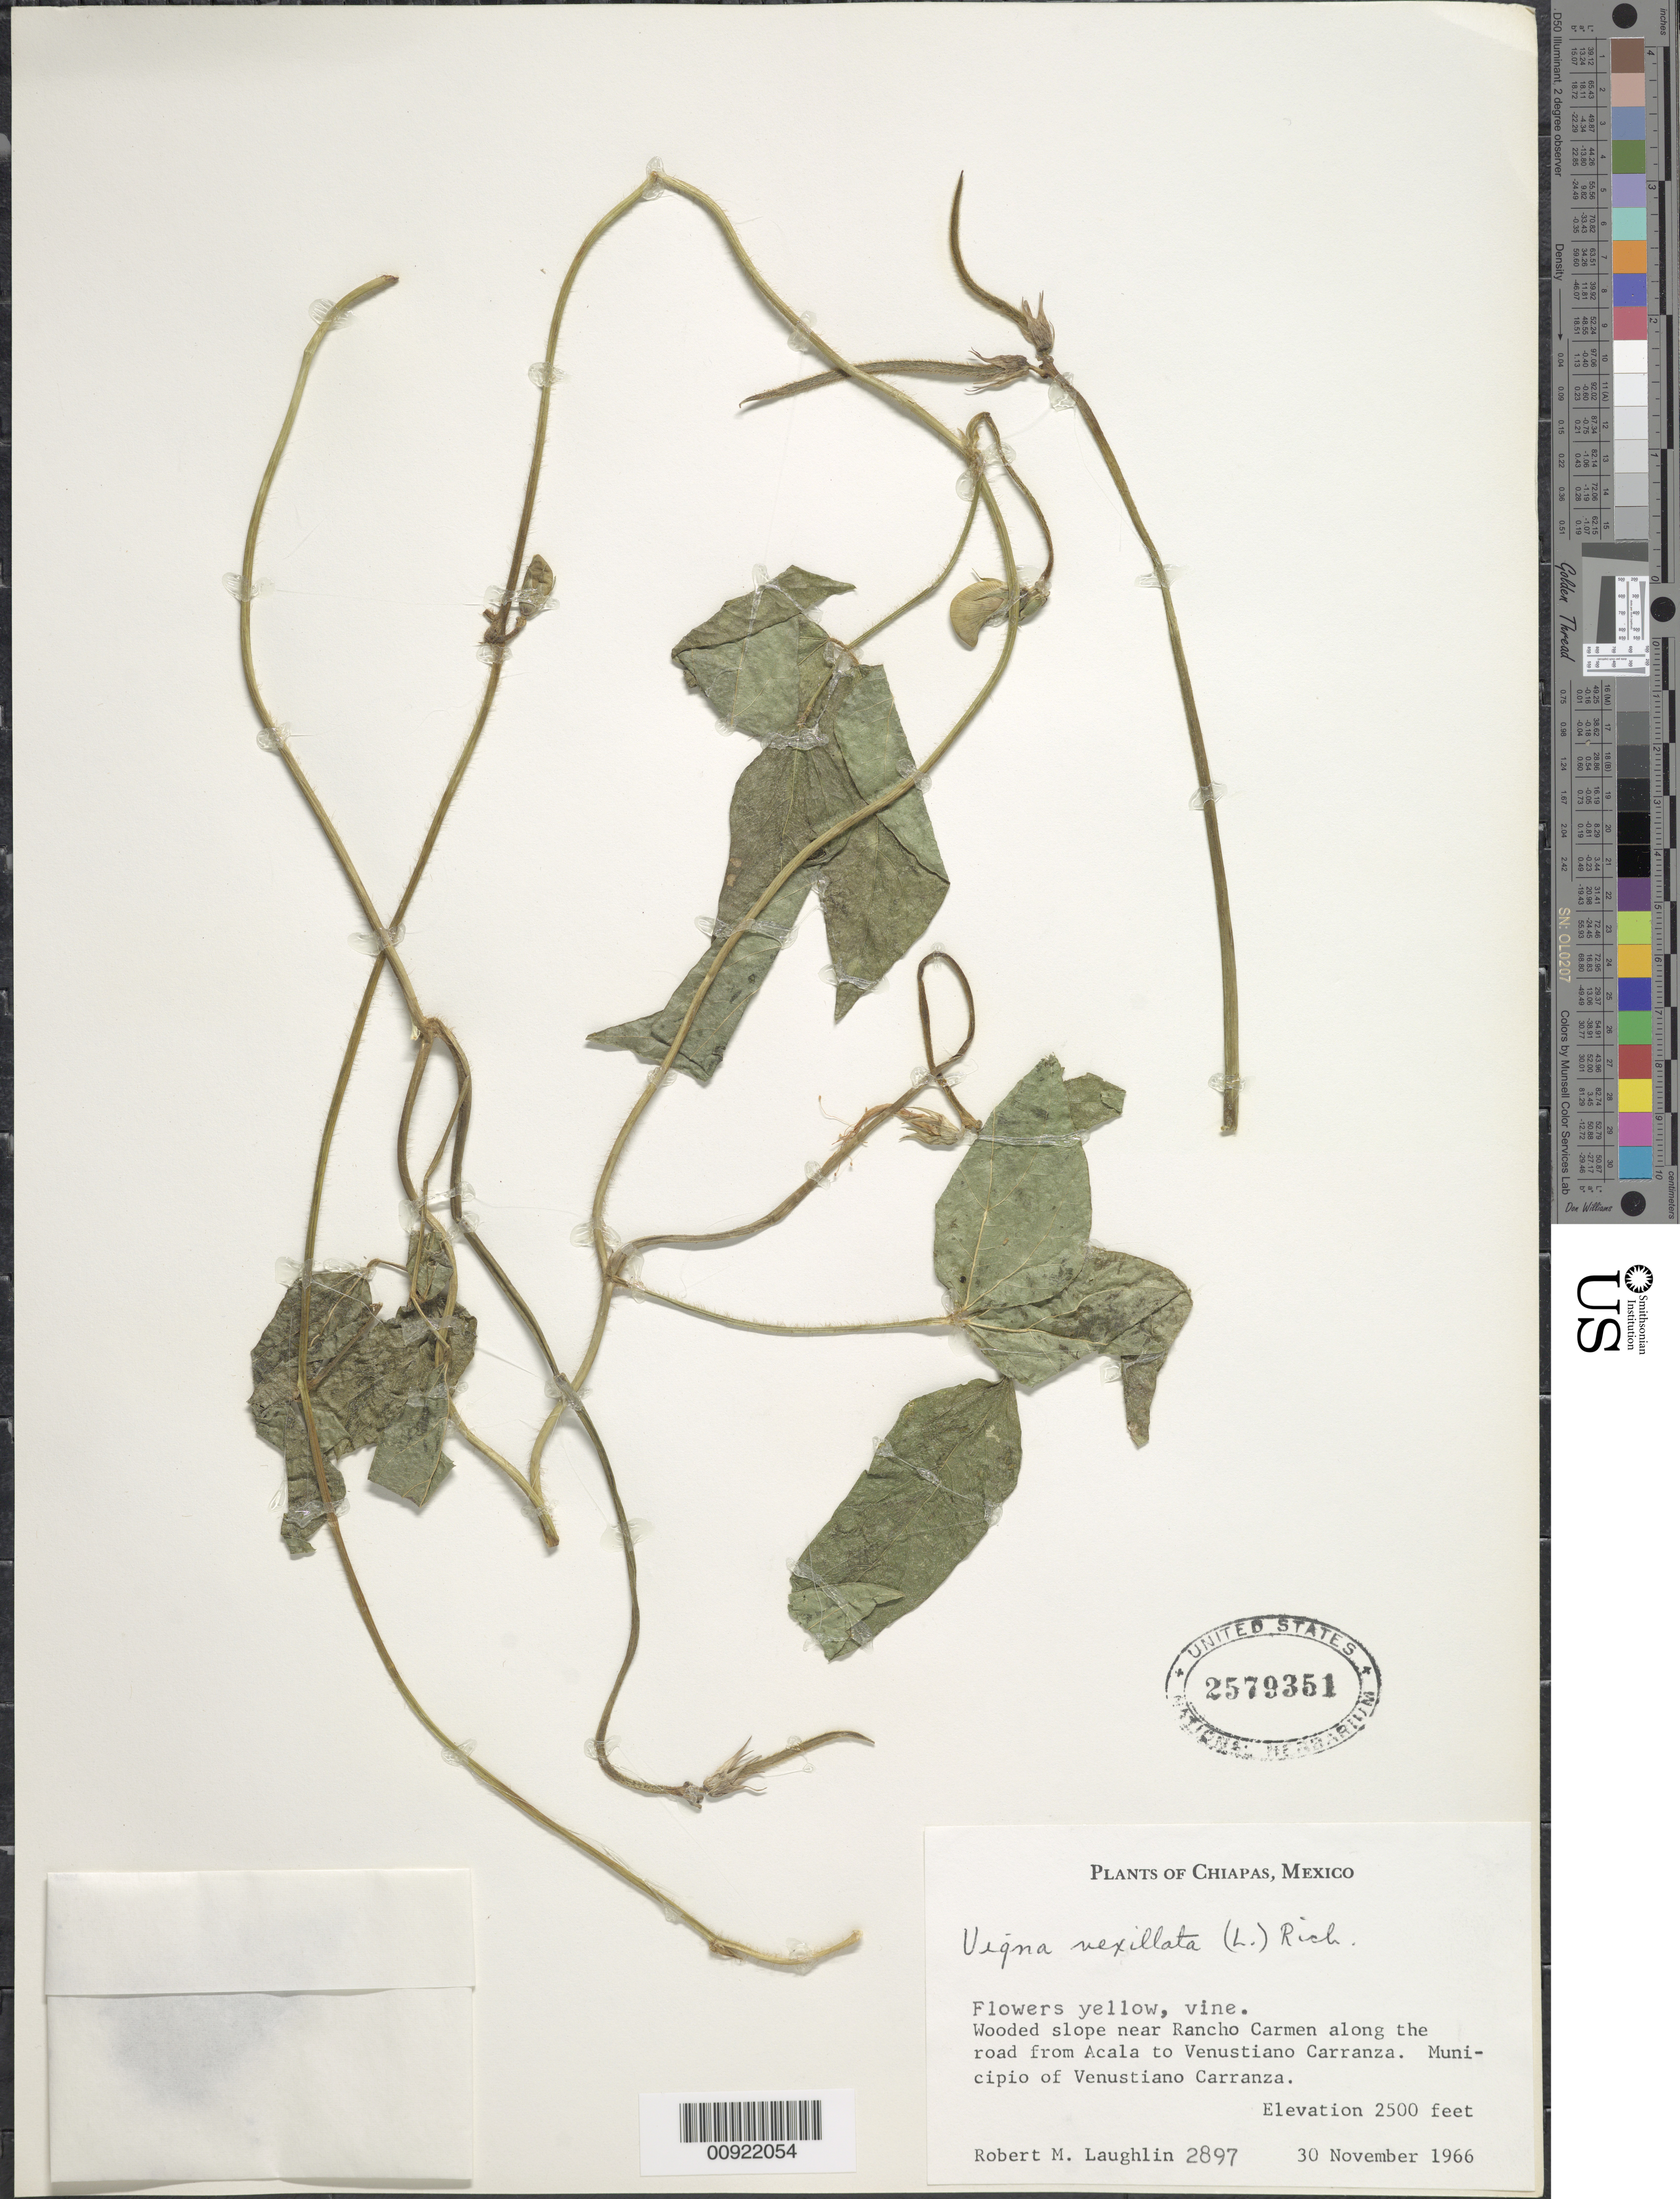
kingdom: Plantae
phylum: Tracheophyta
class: Magnoliopsida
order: Fabales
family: Fabaceae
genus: Vigna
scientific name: Vigna vexillata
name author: (L.) A. Rich.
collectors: R. M. Laughlin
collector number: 2897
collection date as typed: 30 Nov 1966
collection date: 1966-11-30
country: Mexico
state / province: Chiapas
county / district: Venustiano Carranza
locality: Near Rancho Carmen along the road from Acala to Venustiano Carranza. Municipio of Venustiano Carranza, Chiapas.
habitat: Wooded slope.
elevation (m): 762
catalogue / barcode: US 2579351